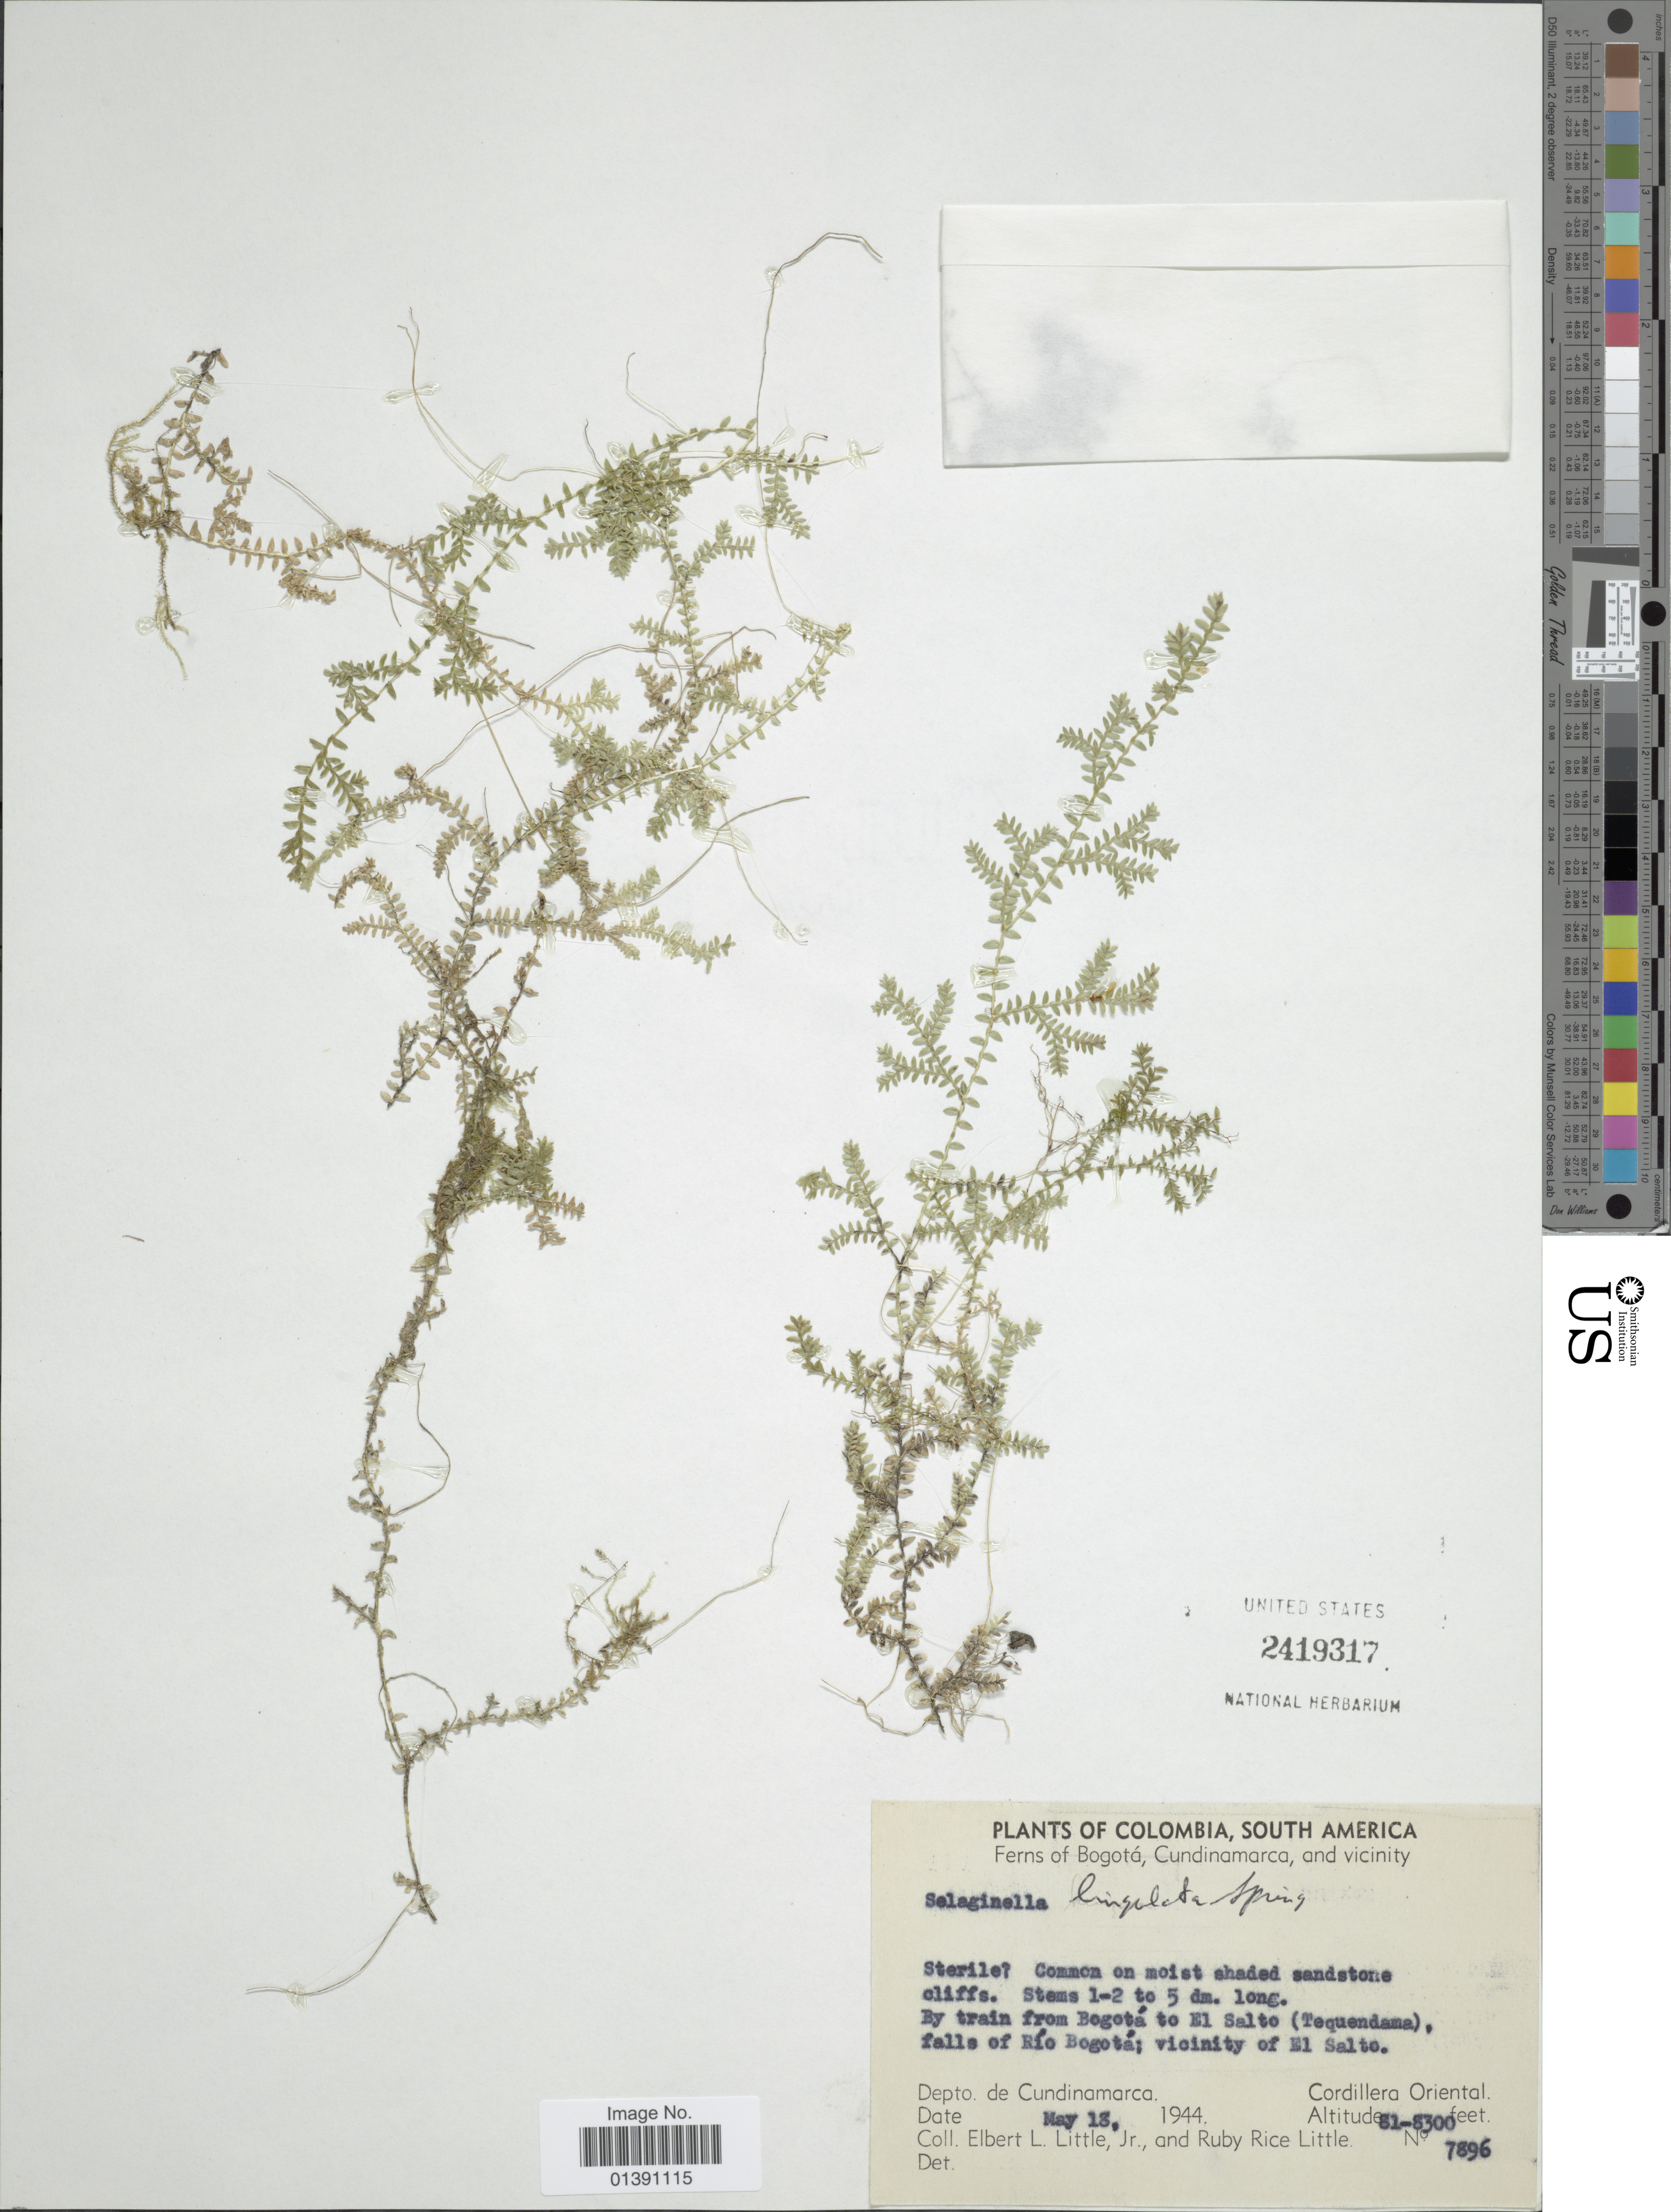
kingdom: Plantae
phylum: Tracheophyta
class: Lycopodiopsida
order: Selaginellales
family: Selaginellaceae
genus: Selaginella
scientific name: Selaginella lingulata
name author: Spring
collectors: E. L. Little & R. R. Little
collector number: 7896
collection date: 1944-05-13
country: Colombia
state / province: Cundinamarca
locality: South America, Ferns of Bogotá, and vicinity, Cordillera oriental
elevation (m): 2469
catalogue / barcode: US 2419317